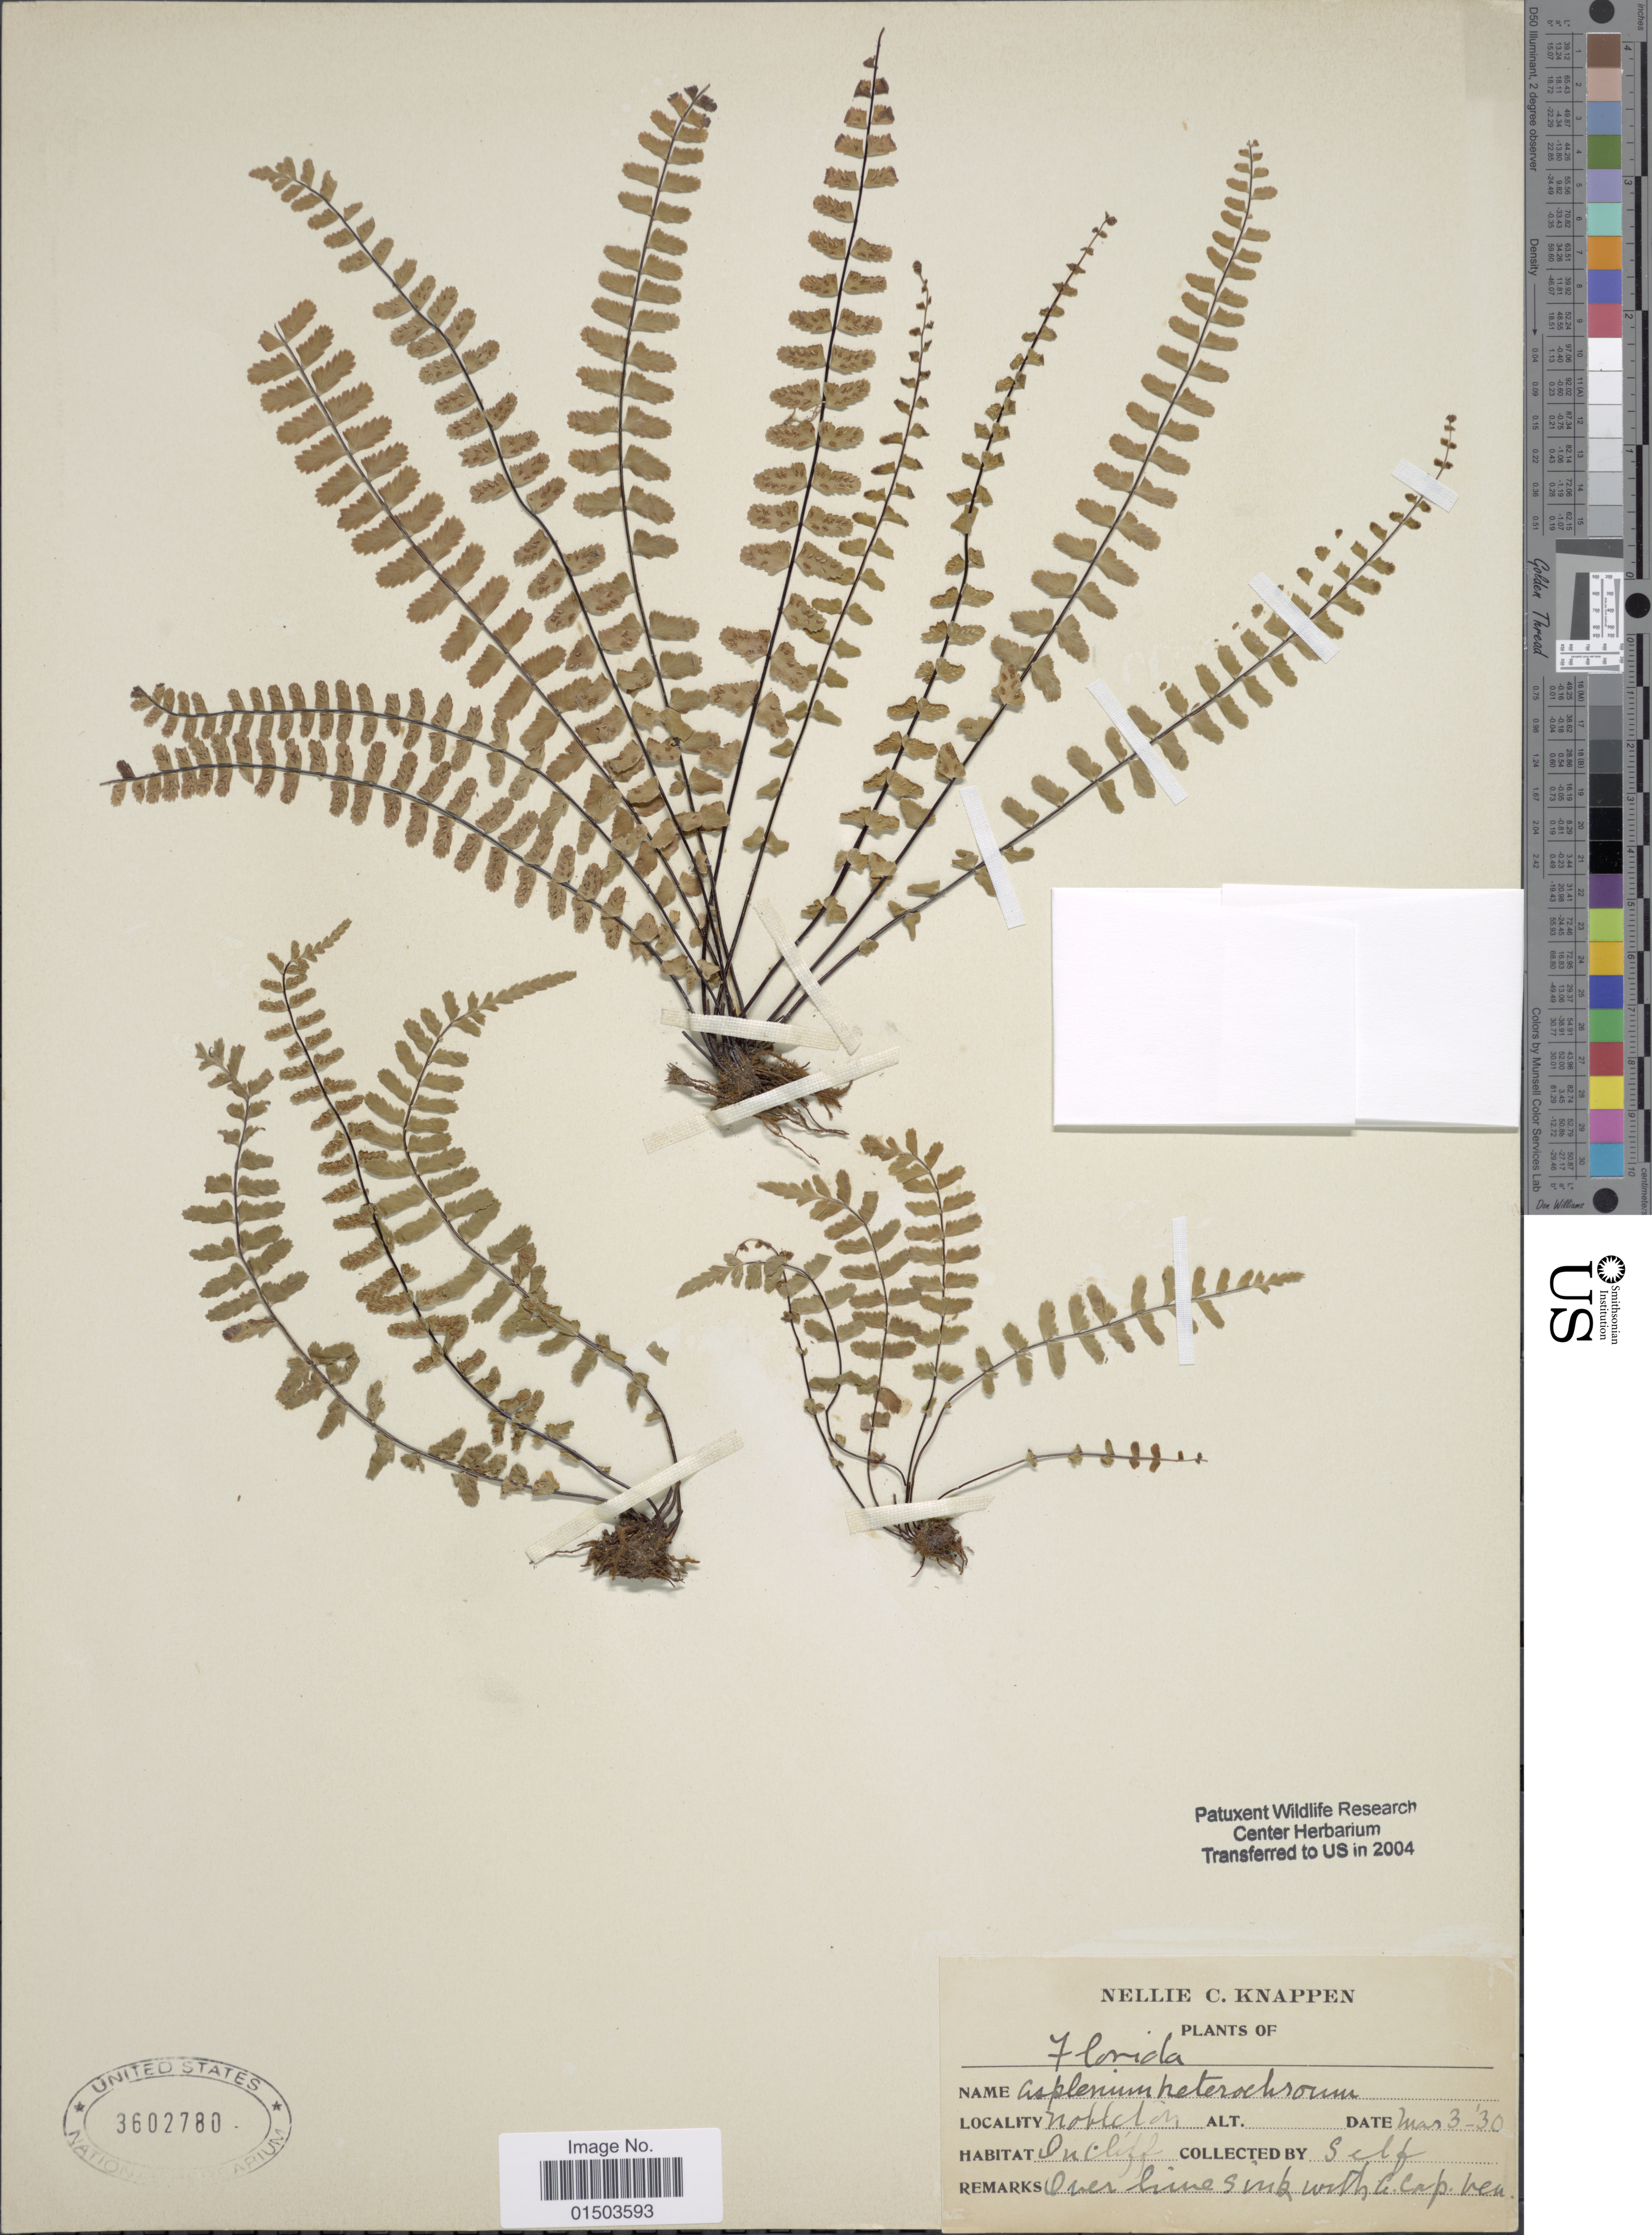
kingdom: Plantae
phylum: Tracheophyta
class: Polypodiopsida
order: Polypodiales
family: Aspleniaceae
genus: Asplenium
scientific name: Asplenium heterochroum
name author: Kunze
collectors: N. Knappen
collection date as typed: Transcribed d/m/y: 3/3/30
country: United States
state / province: Florida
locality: Florida, Nobleton.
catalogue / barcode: US 3602780